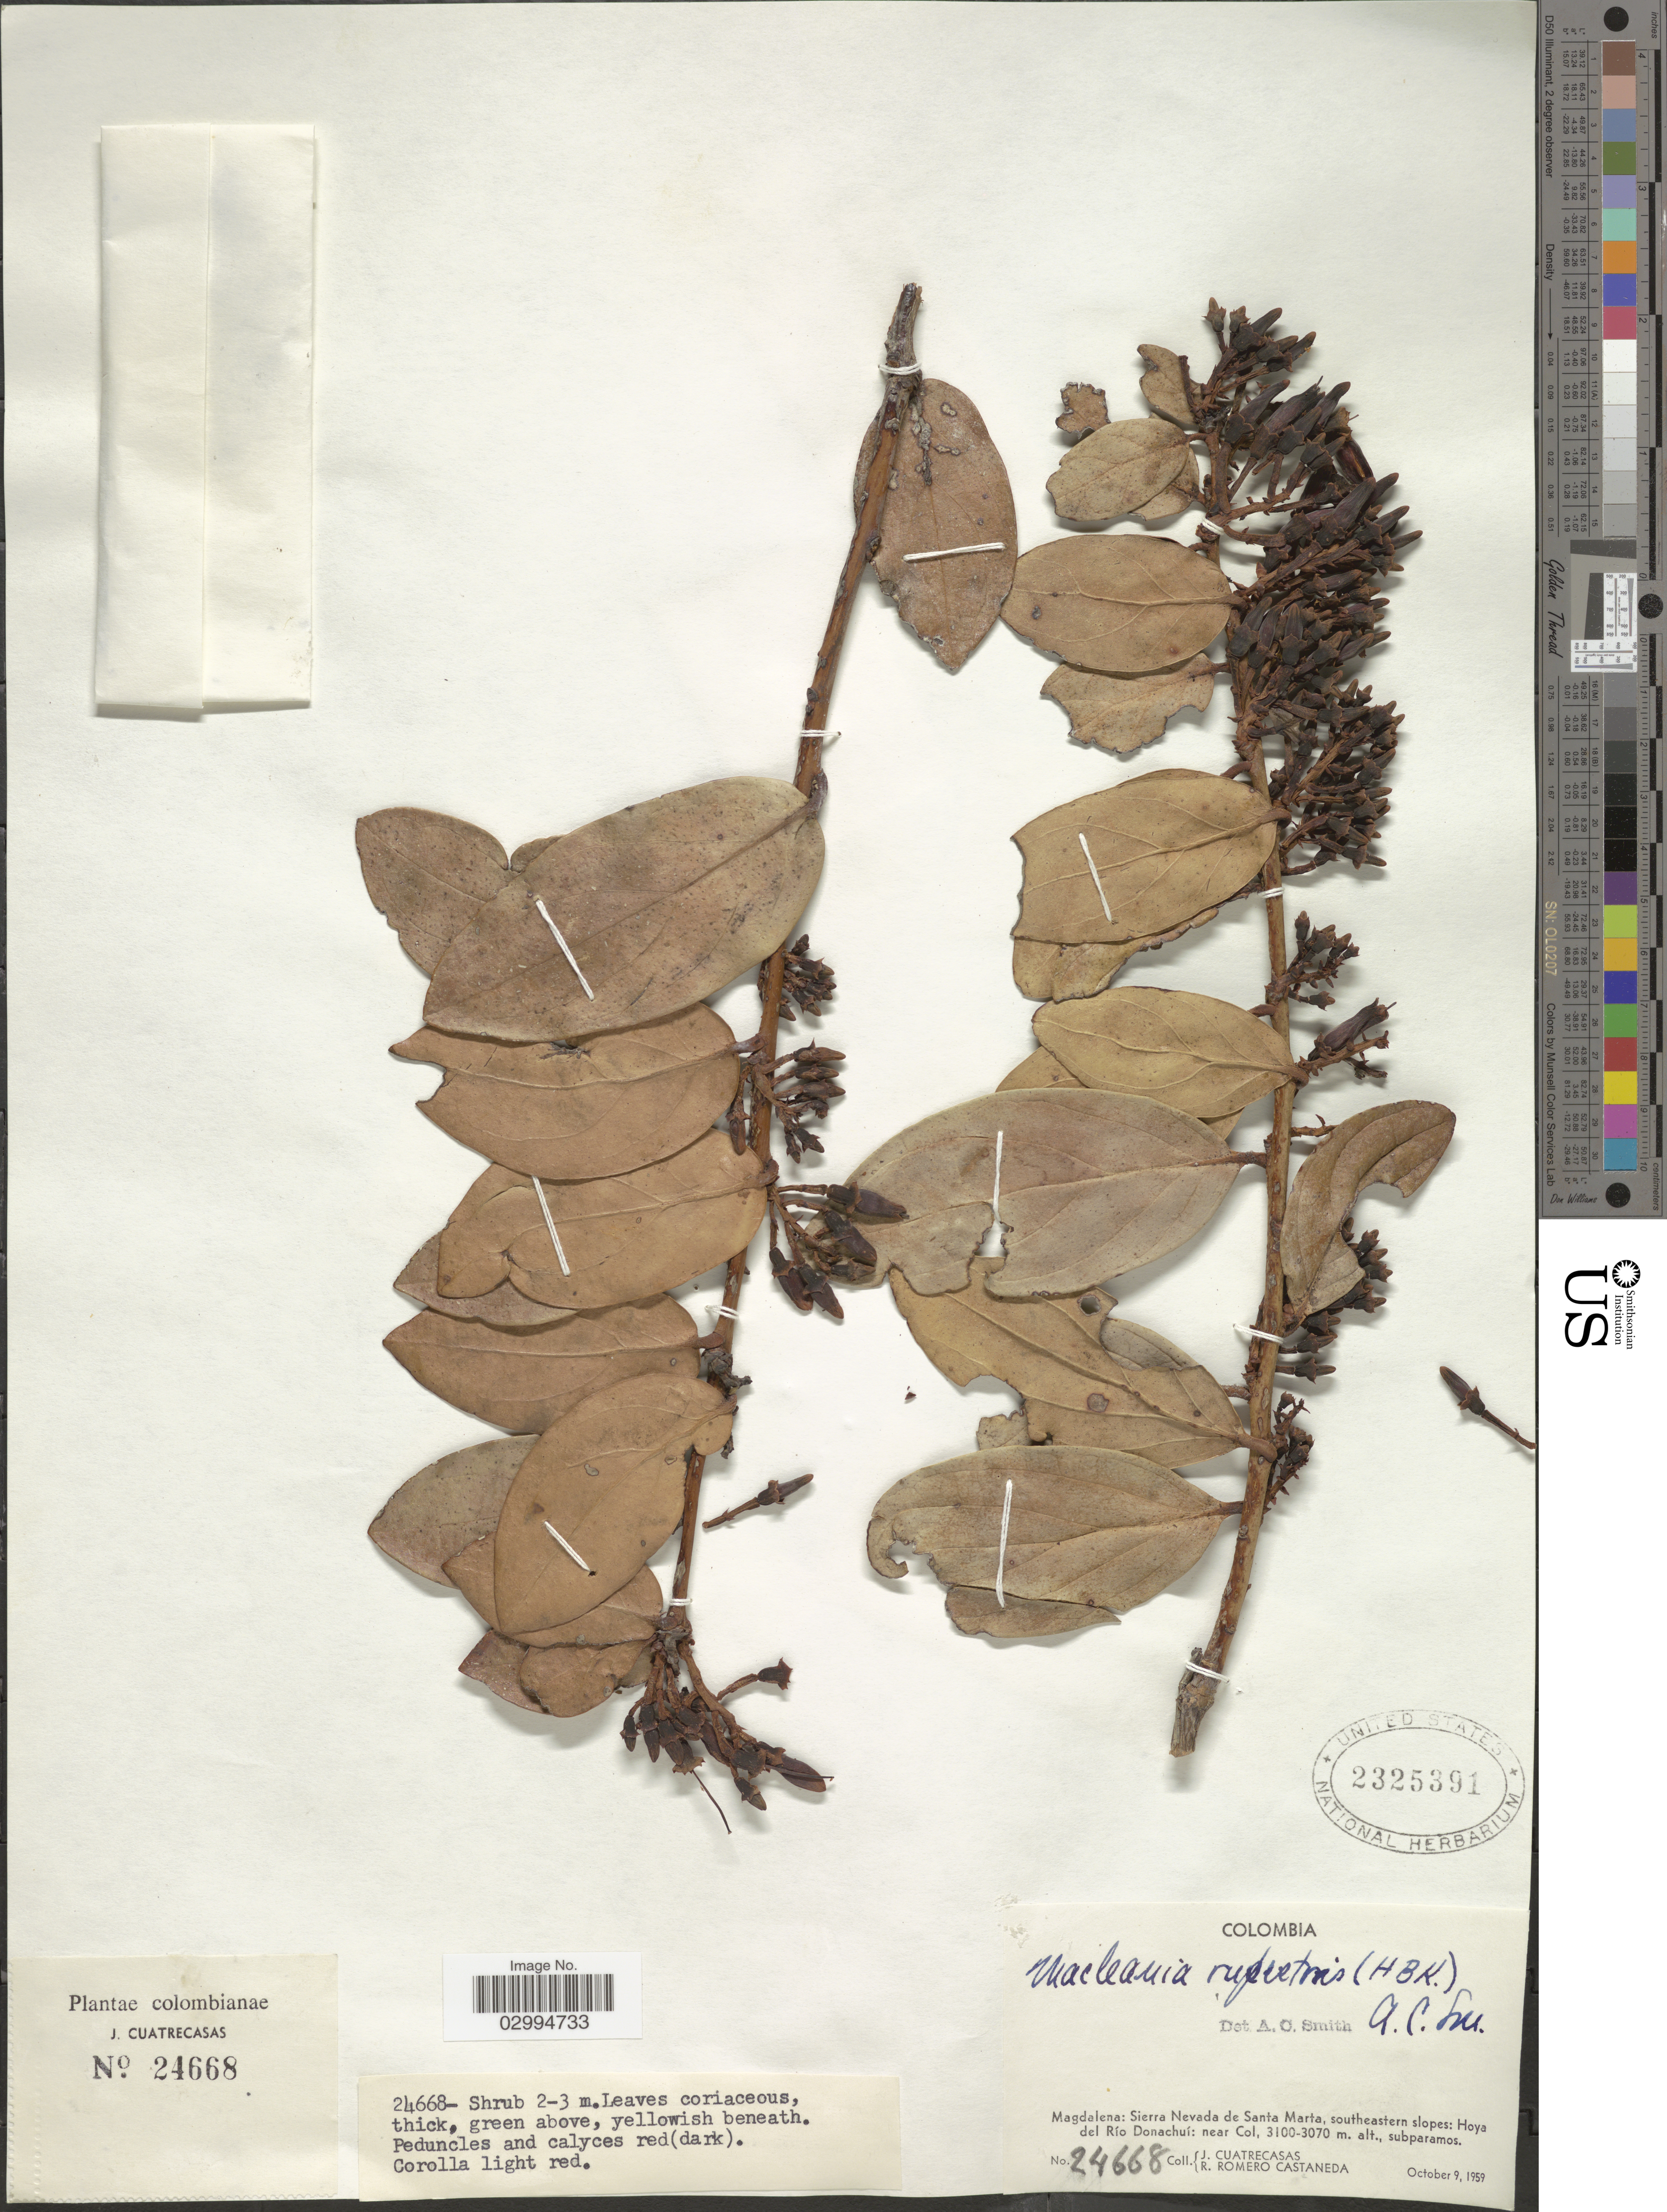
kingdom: Plantae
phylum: Tracheophyta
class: Magnoliopsida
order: Ericales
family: Ericaceae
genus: Macleania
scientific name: Macleania rupestris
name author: (Kunth) A.C. Sm.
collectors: J. Cuatrecasas & R. Romero Castañeda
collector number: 24668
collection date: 1959-10-09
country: Colombia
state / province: Magdalena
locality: Sierra Nevada de Santa Marta, southeastern slopes: Hoya del Río Donachuí: near Col.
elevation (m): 3070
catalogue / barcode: US 2325391